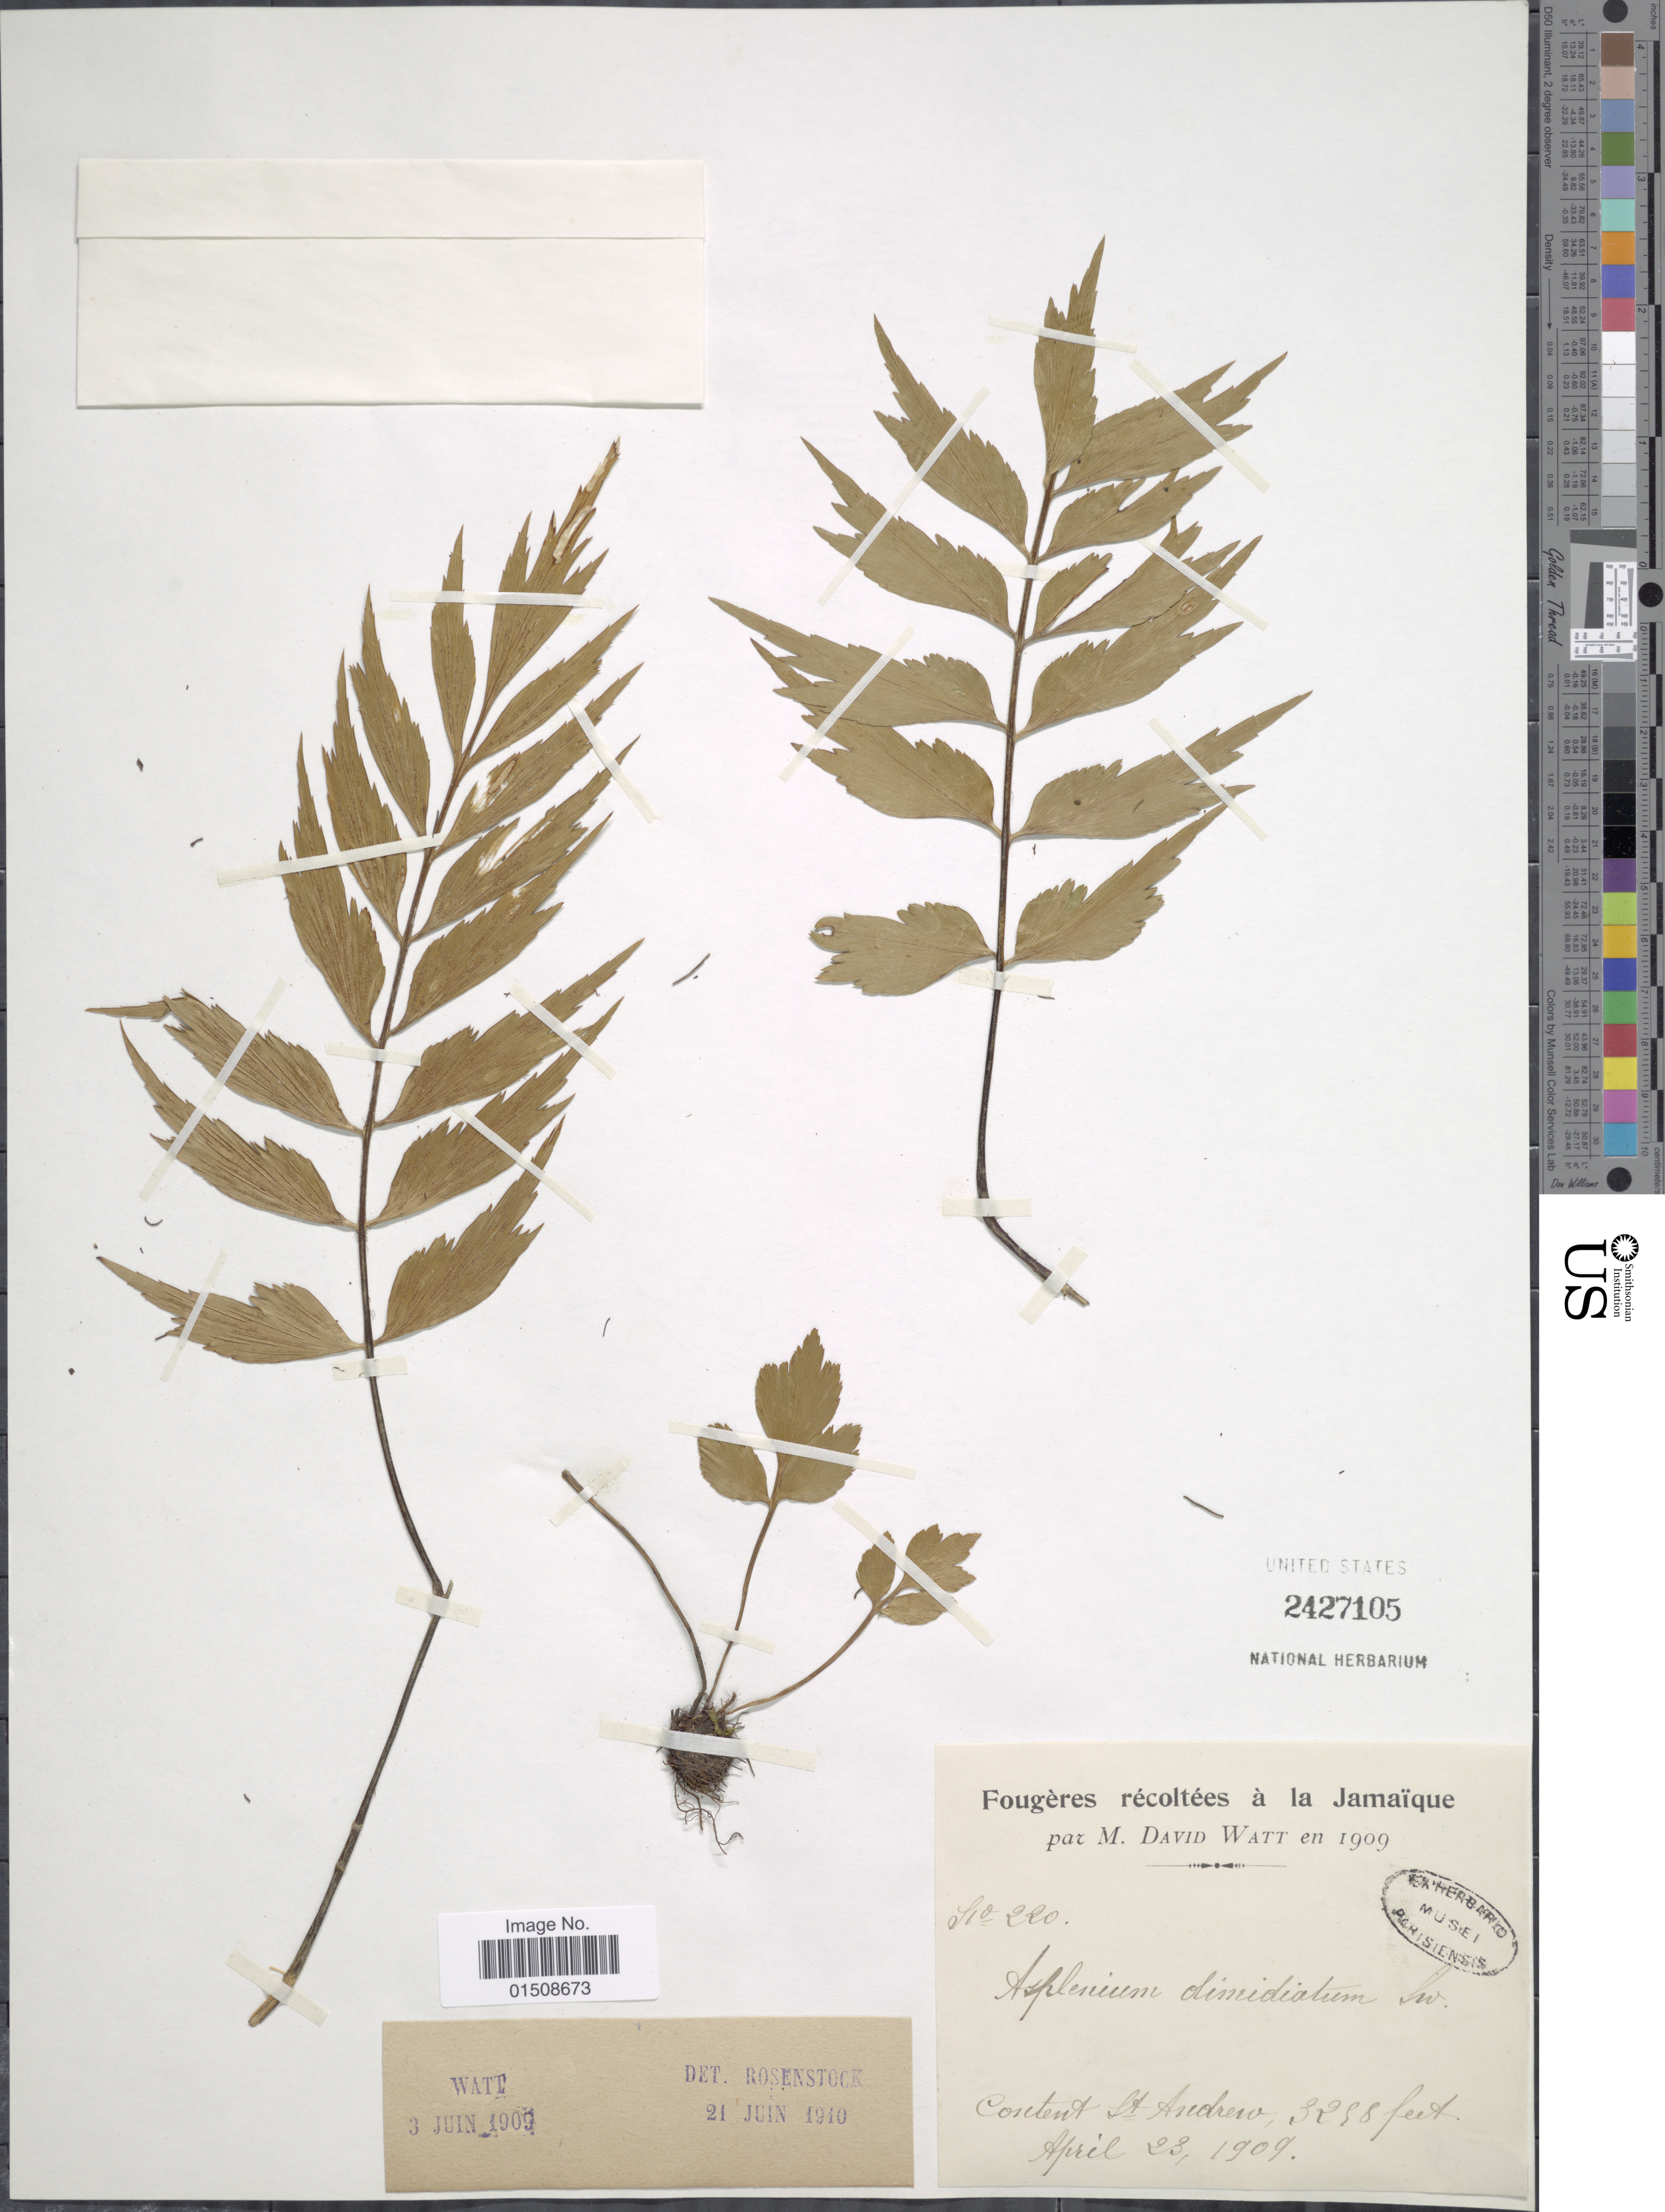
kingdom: Plantae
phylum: Tracheophyta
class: Polypodiopsida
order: Polypodiales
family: Aspleniaceae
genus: Asplenium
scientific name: Asplenium dimidiatum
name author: Sw.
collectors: M. Watt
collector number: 220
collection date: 1909-04-23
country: Jamaica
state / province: Saint Andrew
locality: Content St. Andrew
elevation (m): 1005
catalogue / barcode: US 2427105